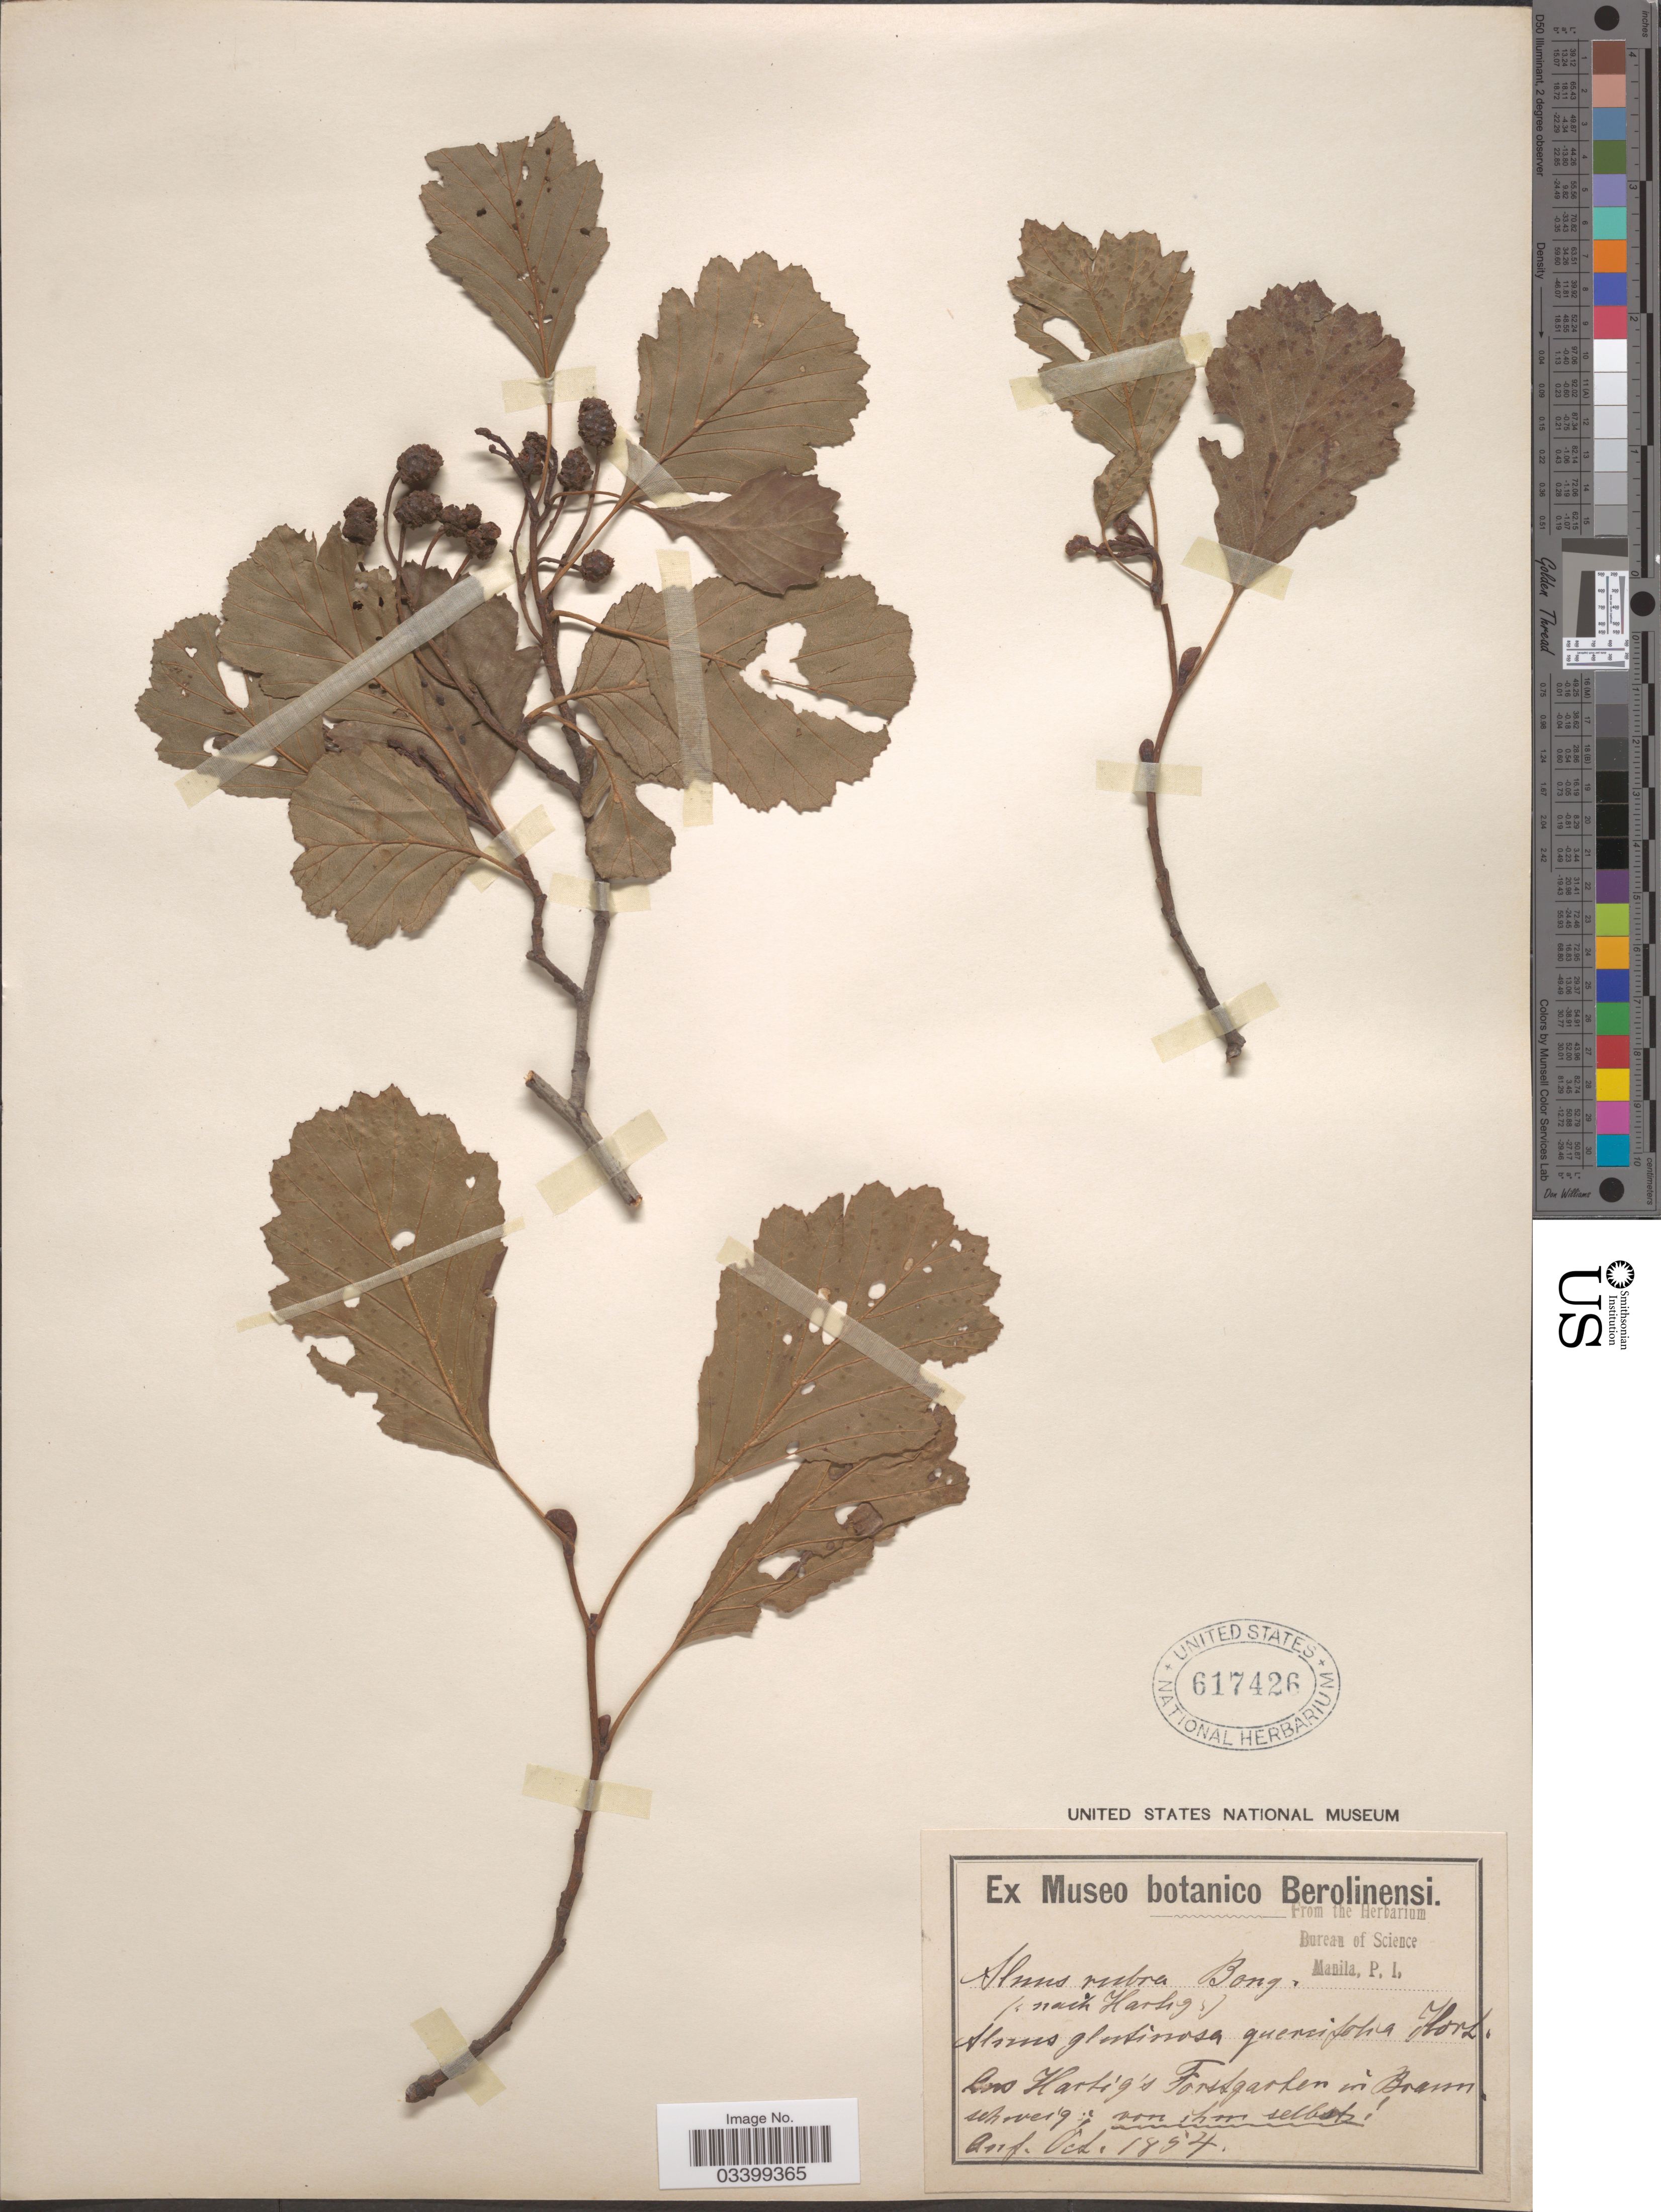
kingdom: Plantae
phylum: Tracheophyta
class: Magnoliopsida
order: Fagales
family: Betulaceae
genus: Alnus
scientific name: Alnus rubra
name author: Bong.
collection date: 1854-10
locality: [illegible text] Hartig's Forstgarten in Braun[interpreted].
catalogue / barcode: US 617426